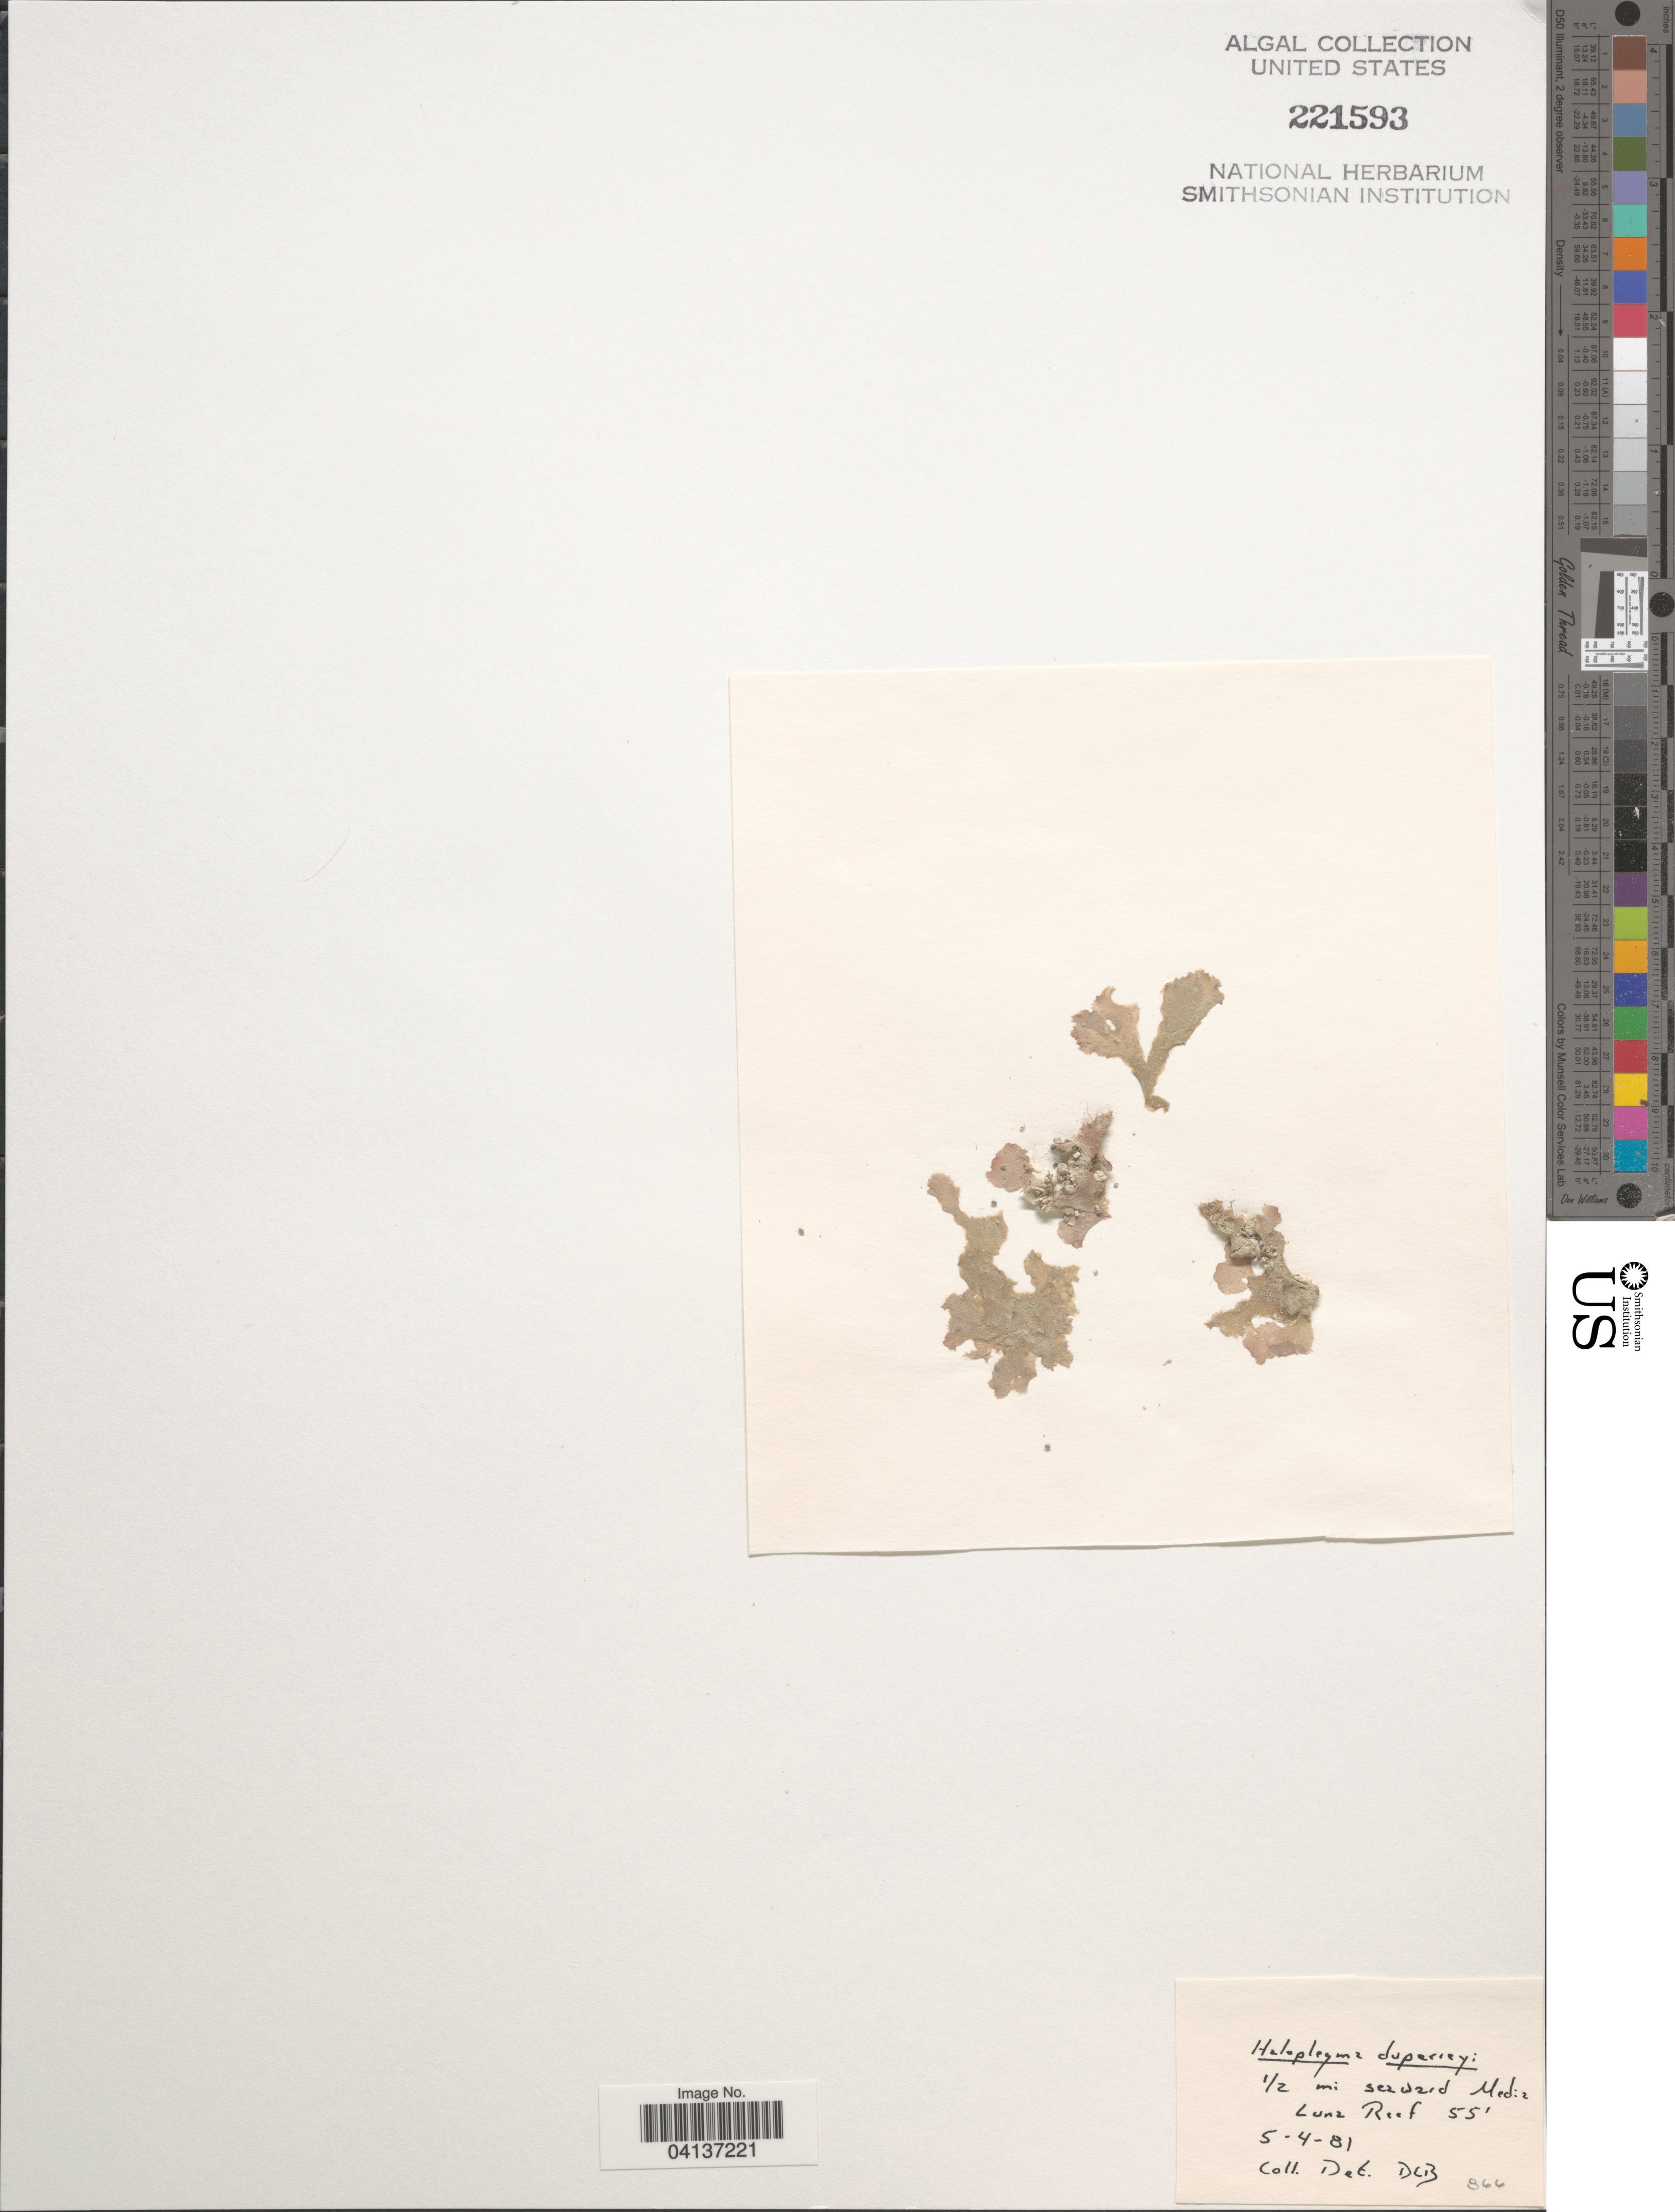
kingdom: Plantae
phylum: Rhodophyta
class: Florideophyceae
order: Ceramiales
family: Wrangeliaceae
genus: Haloplegma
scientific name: Haloplegma duperreyi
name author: Mont.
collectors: D. L. B.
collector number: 866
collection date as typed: Transcribed d/m/y: 4/5/81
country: Puerto Rico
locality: ½ mi seaward Media Luna Reef.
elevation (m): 17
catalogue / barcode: US 221593